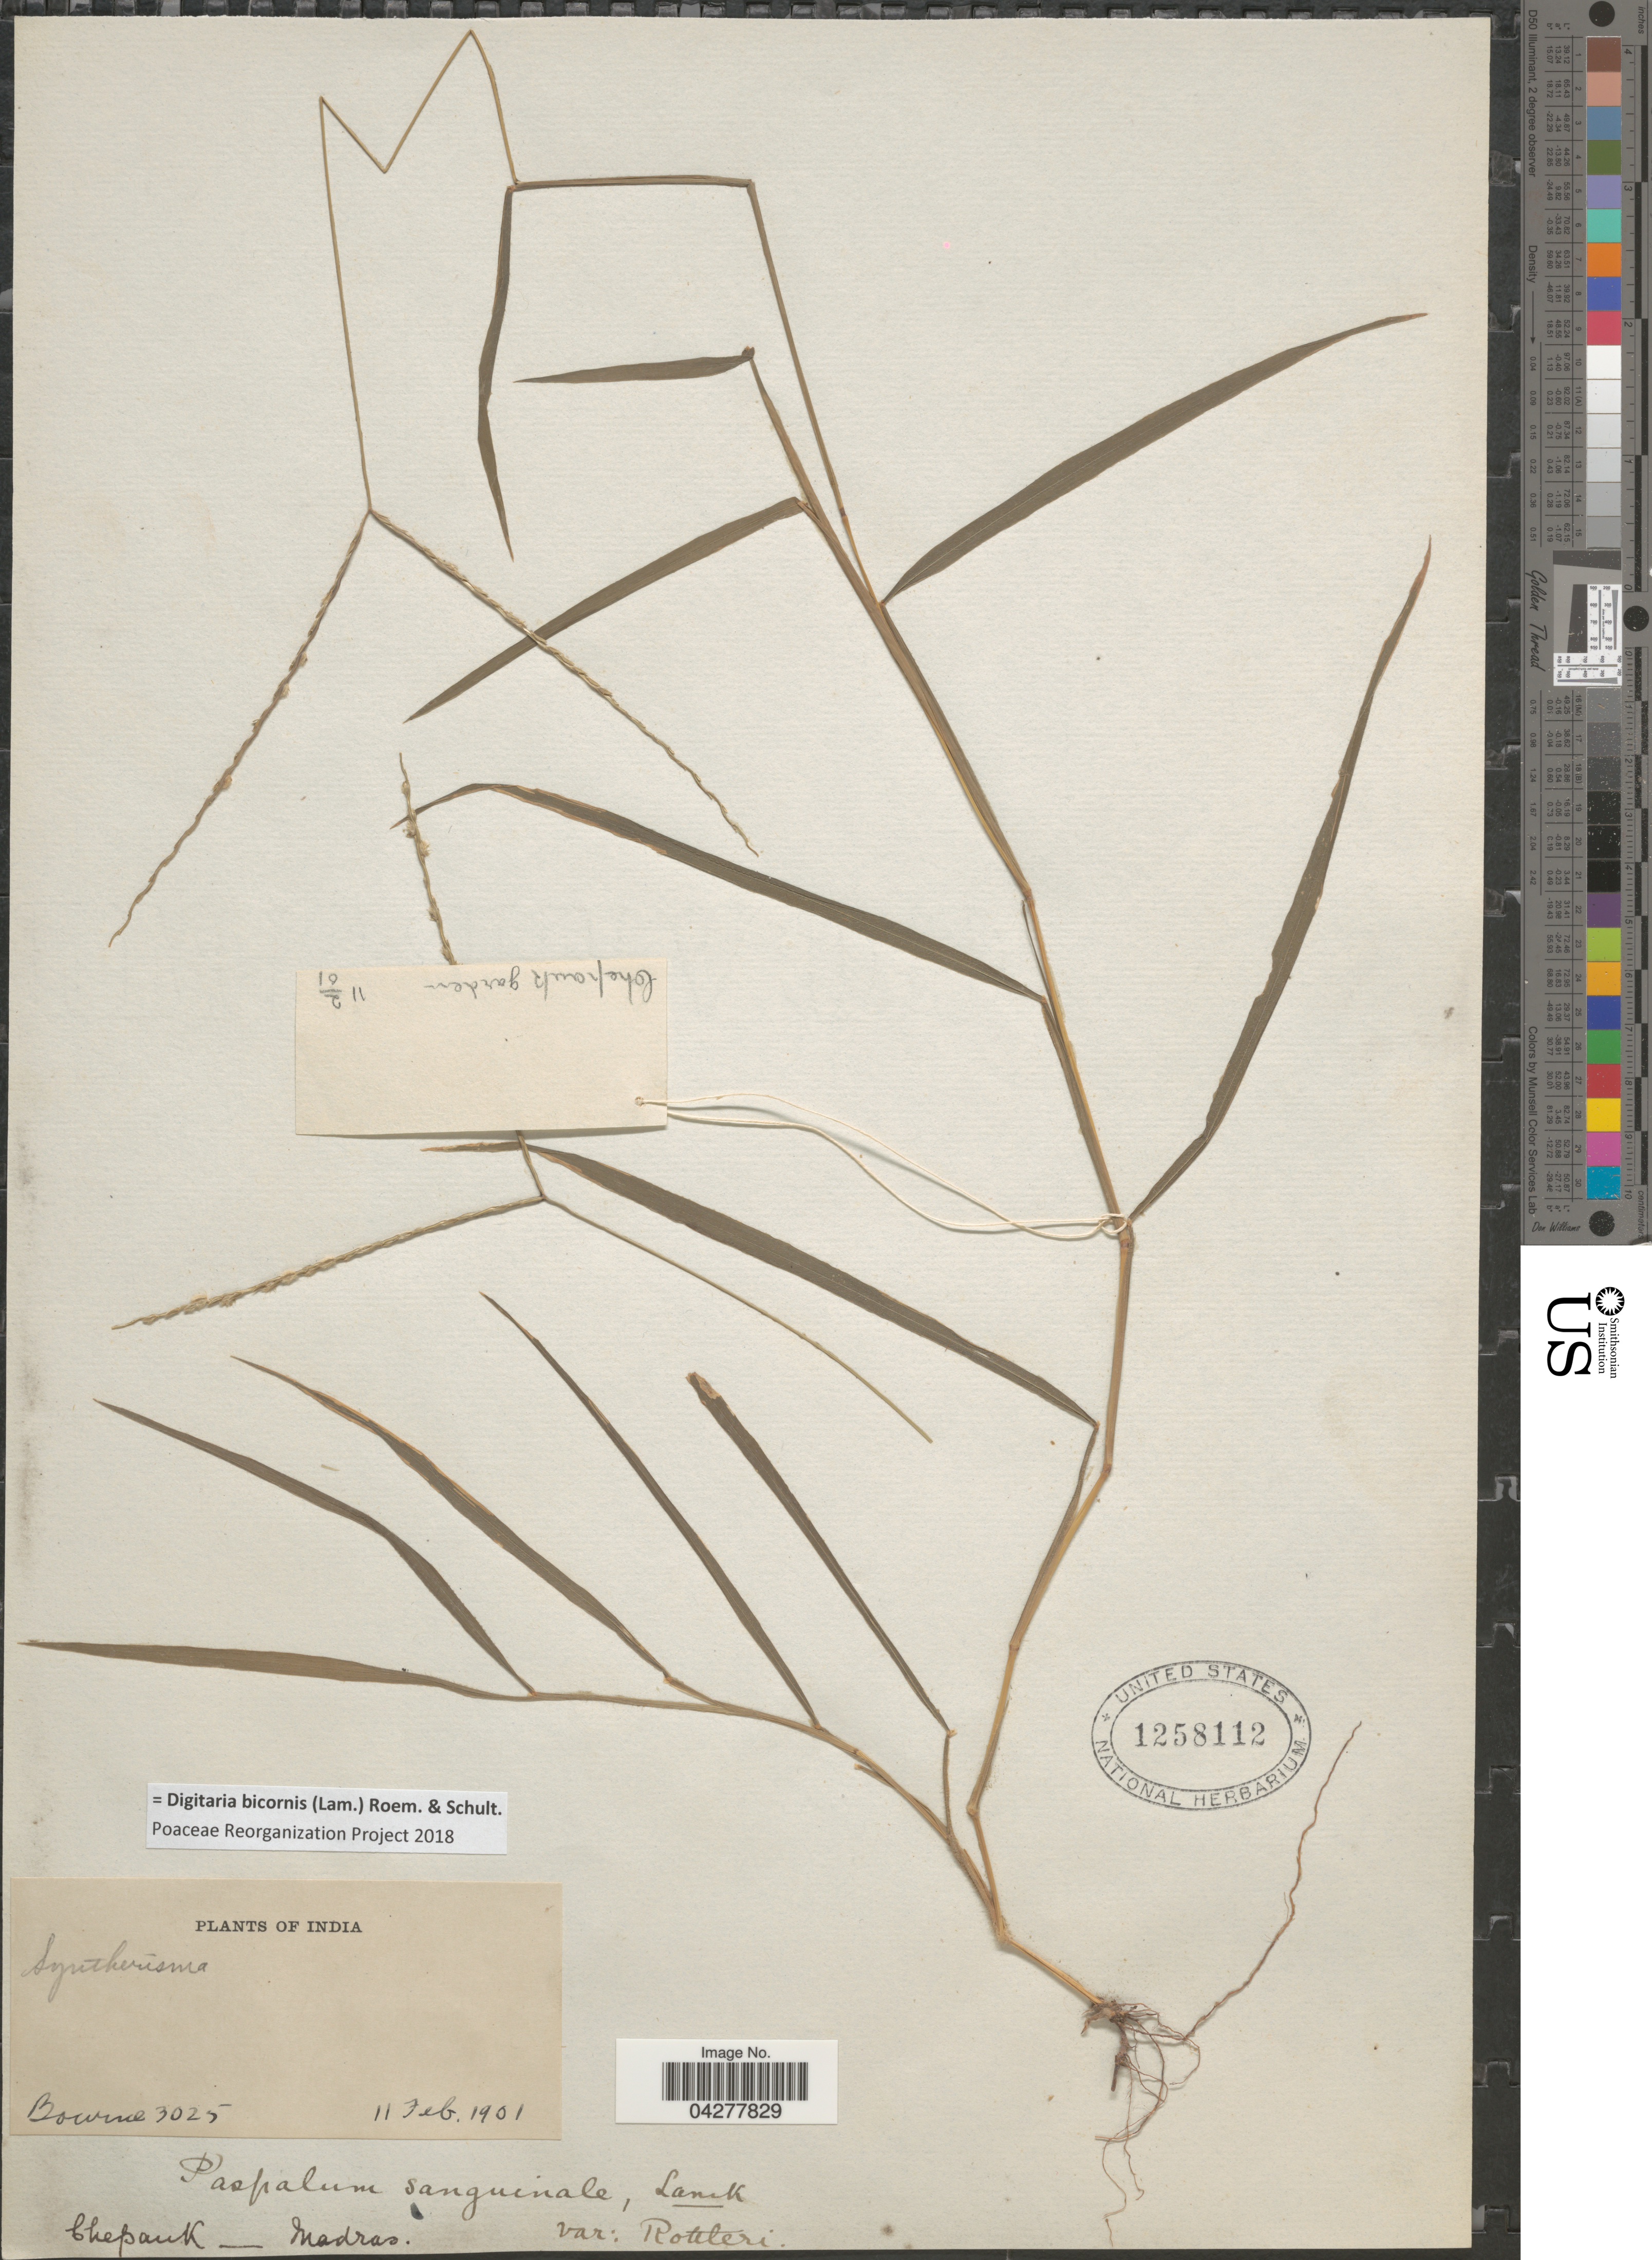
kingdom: Plantae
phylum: Tracheophyta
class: Liliopsida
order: Poales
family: Poaceae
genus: Digitaria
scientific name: Digitaria bicornis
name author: (Lam.) Roem. & Schult.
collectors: -- Bourne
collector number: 3025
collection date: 1901-02-11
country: India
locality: Chepank- Madras.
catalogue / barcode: US 1258112